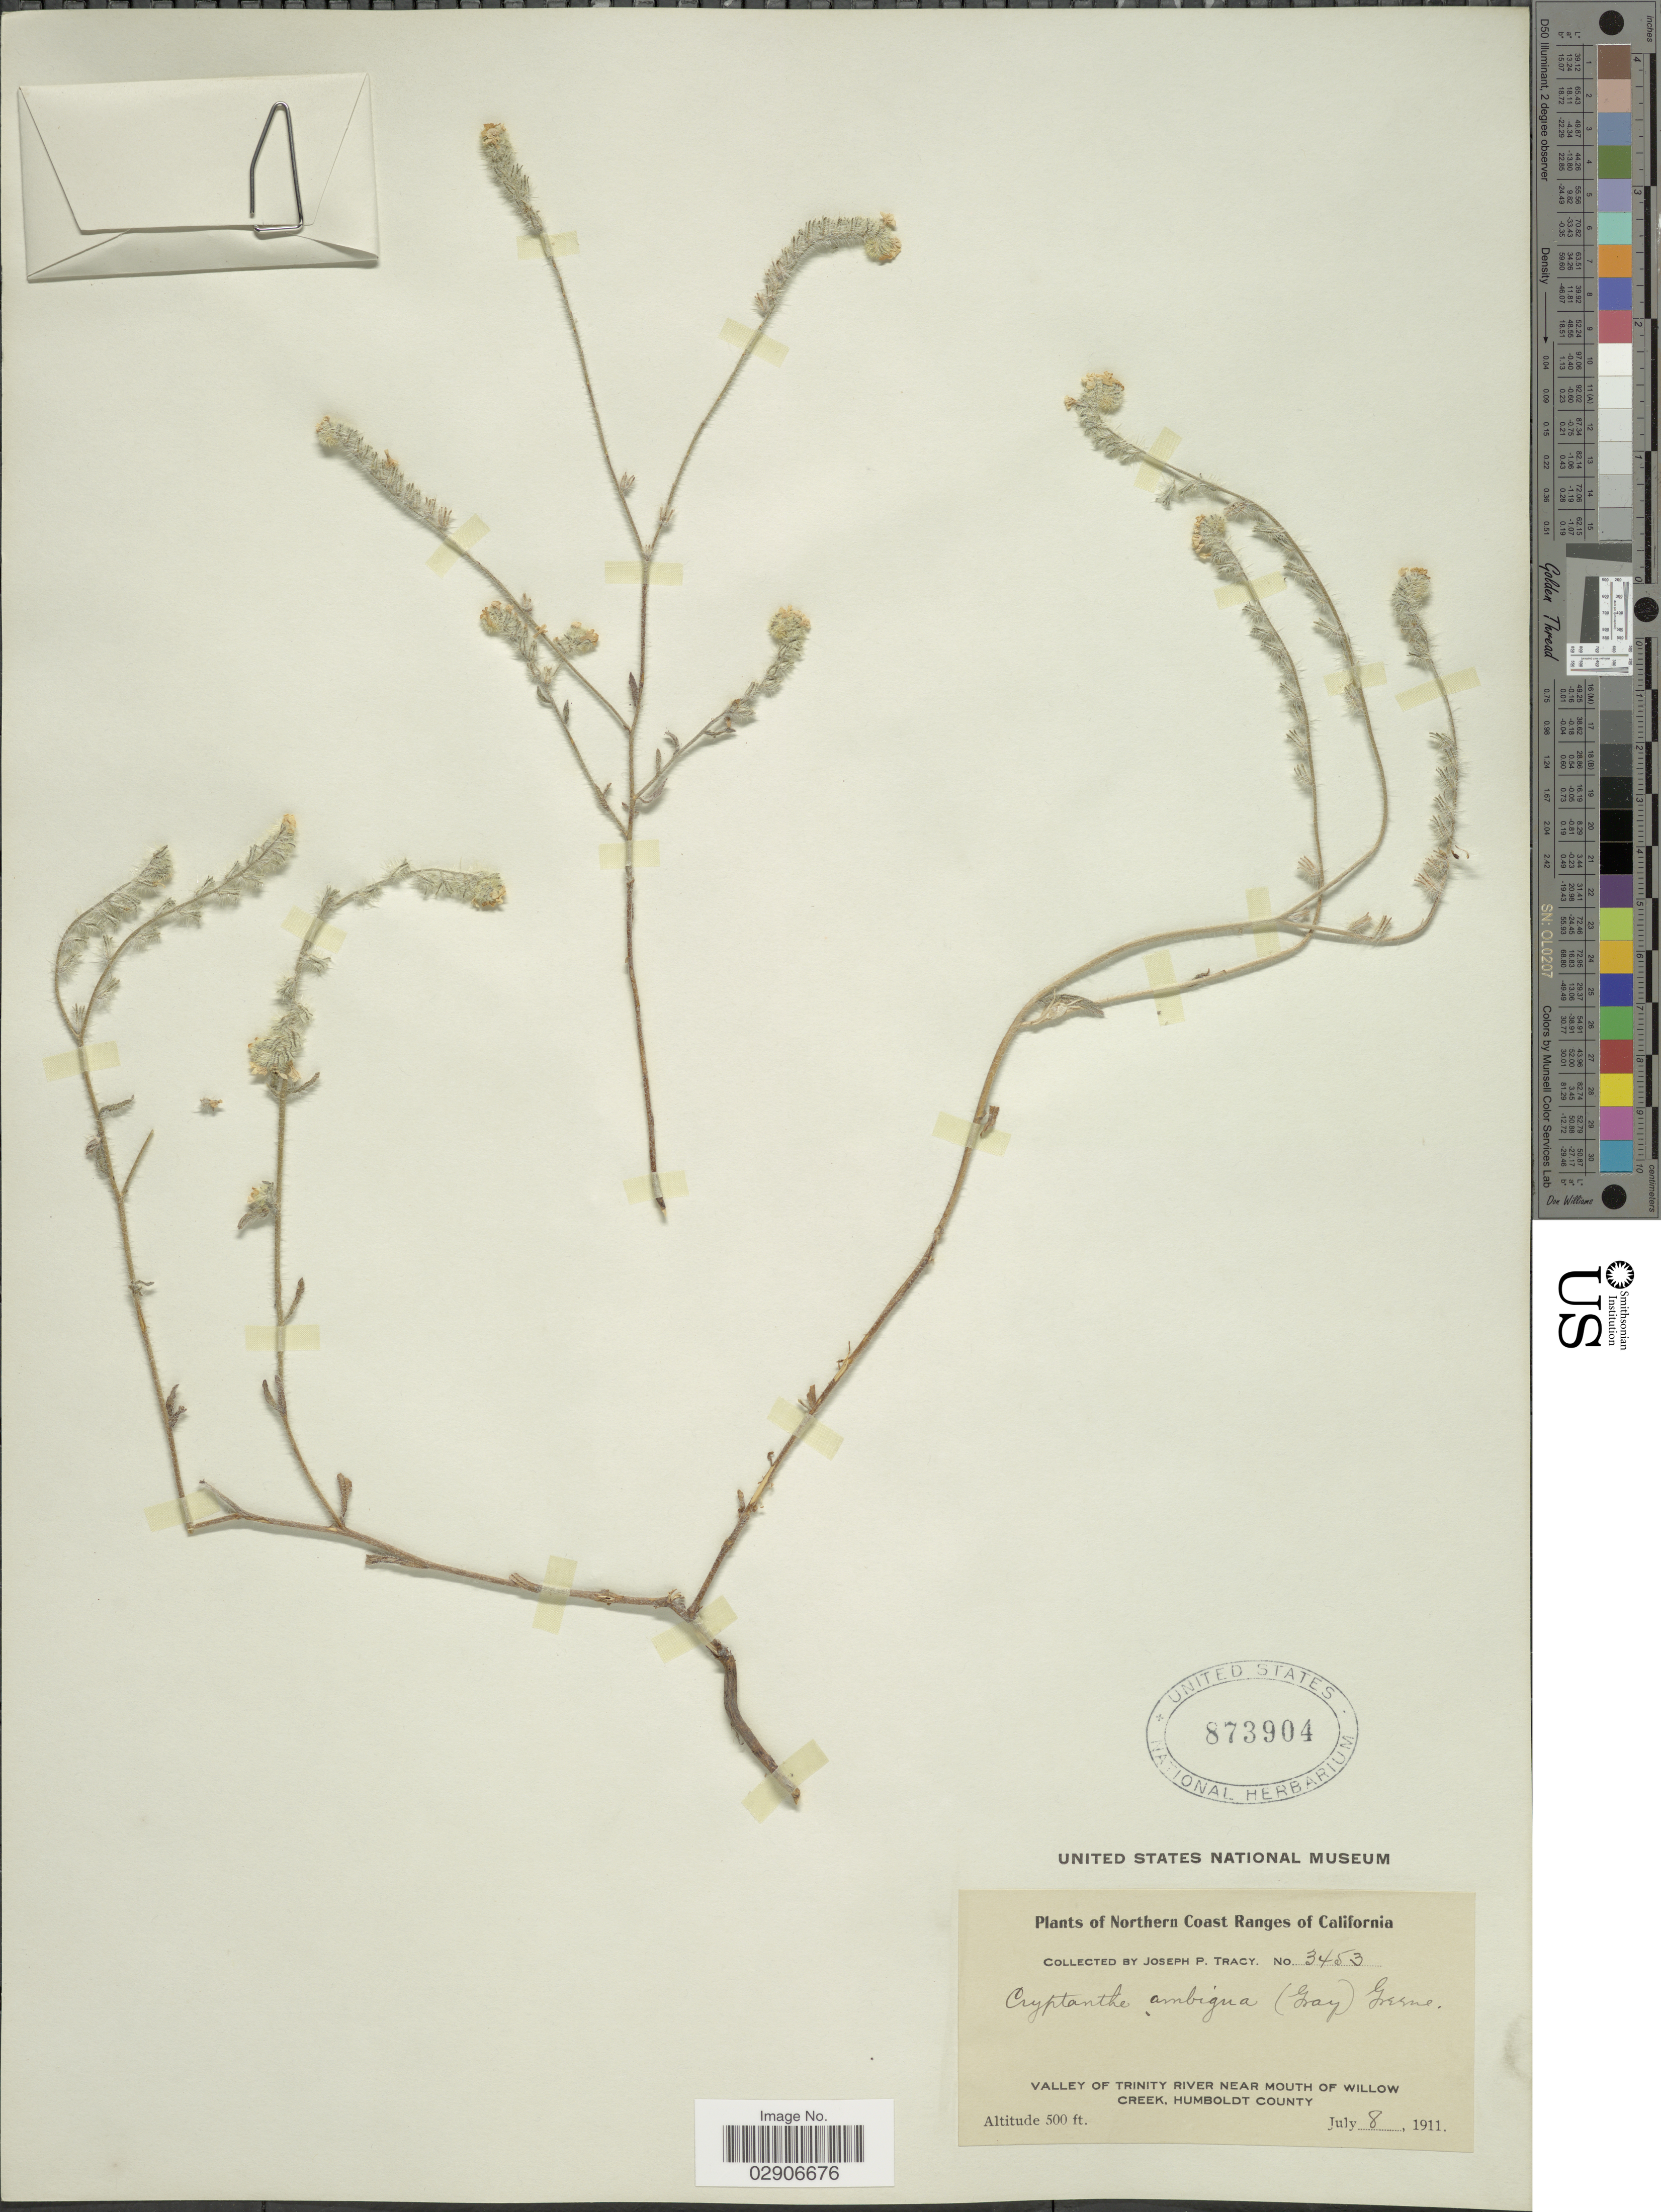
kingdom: Plantae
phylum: Tracheophyta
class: Magnoliopsida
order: Boraginales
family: Boraginaceae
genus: Cryptantha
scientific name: Cryptantha ambigua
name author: (A. Gray) Greene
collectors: J. Tracy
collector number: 3453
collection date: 1911-07-08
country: United States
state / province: California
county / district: Humboldt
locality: Valley of trinity river near mouth of Willow Creek, Humboldt County. Northern Coast Ranges of California.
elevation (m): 152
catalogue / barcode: US 873904